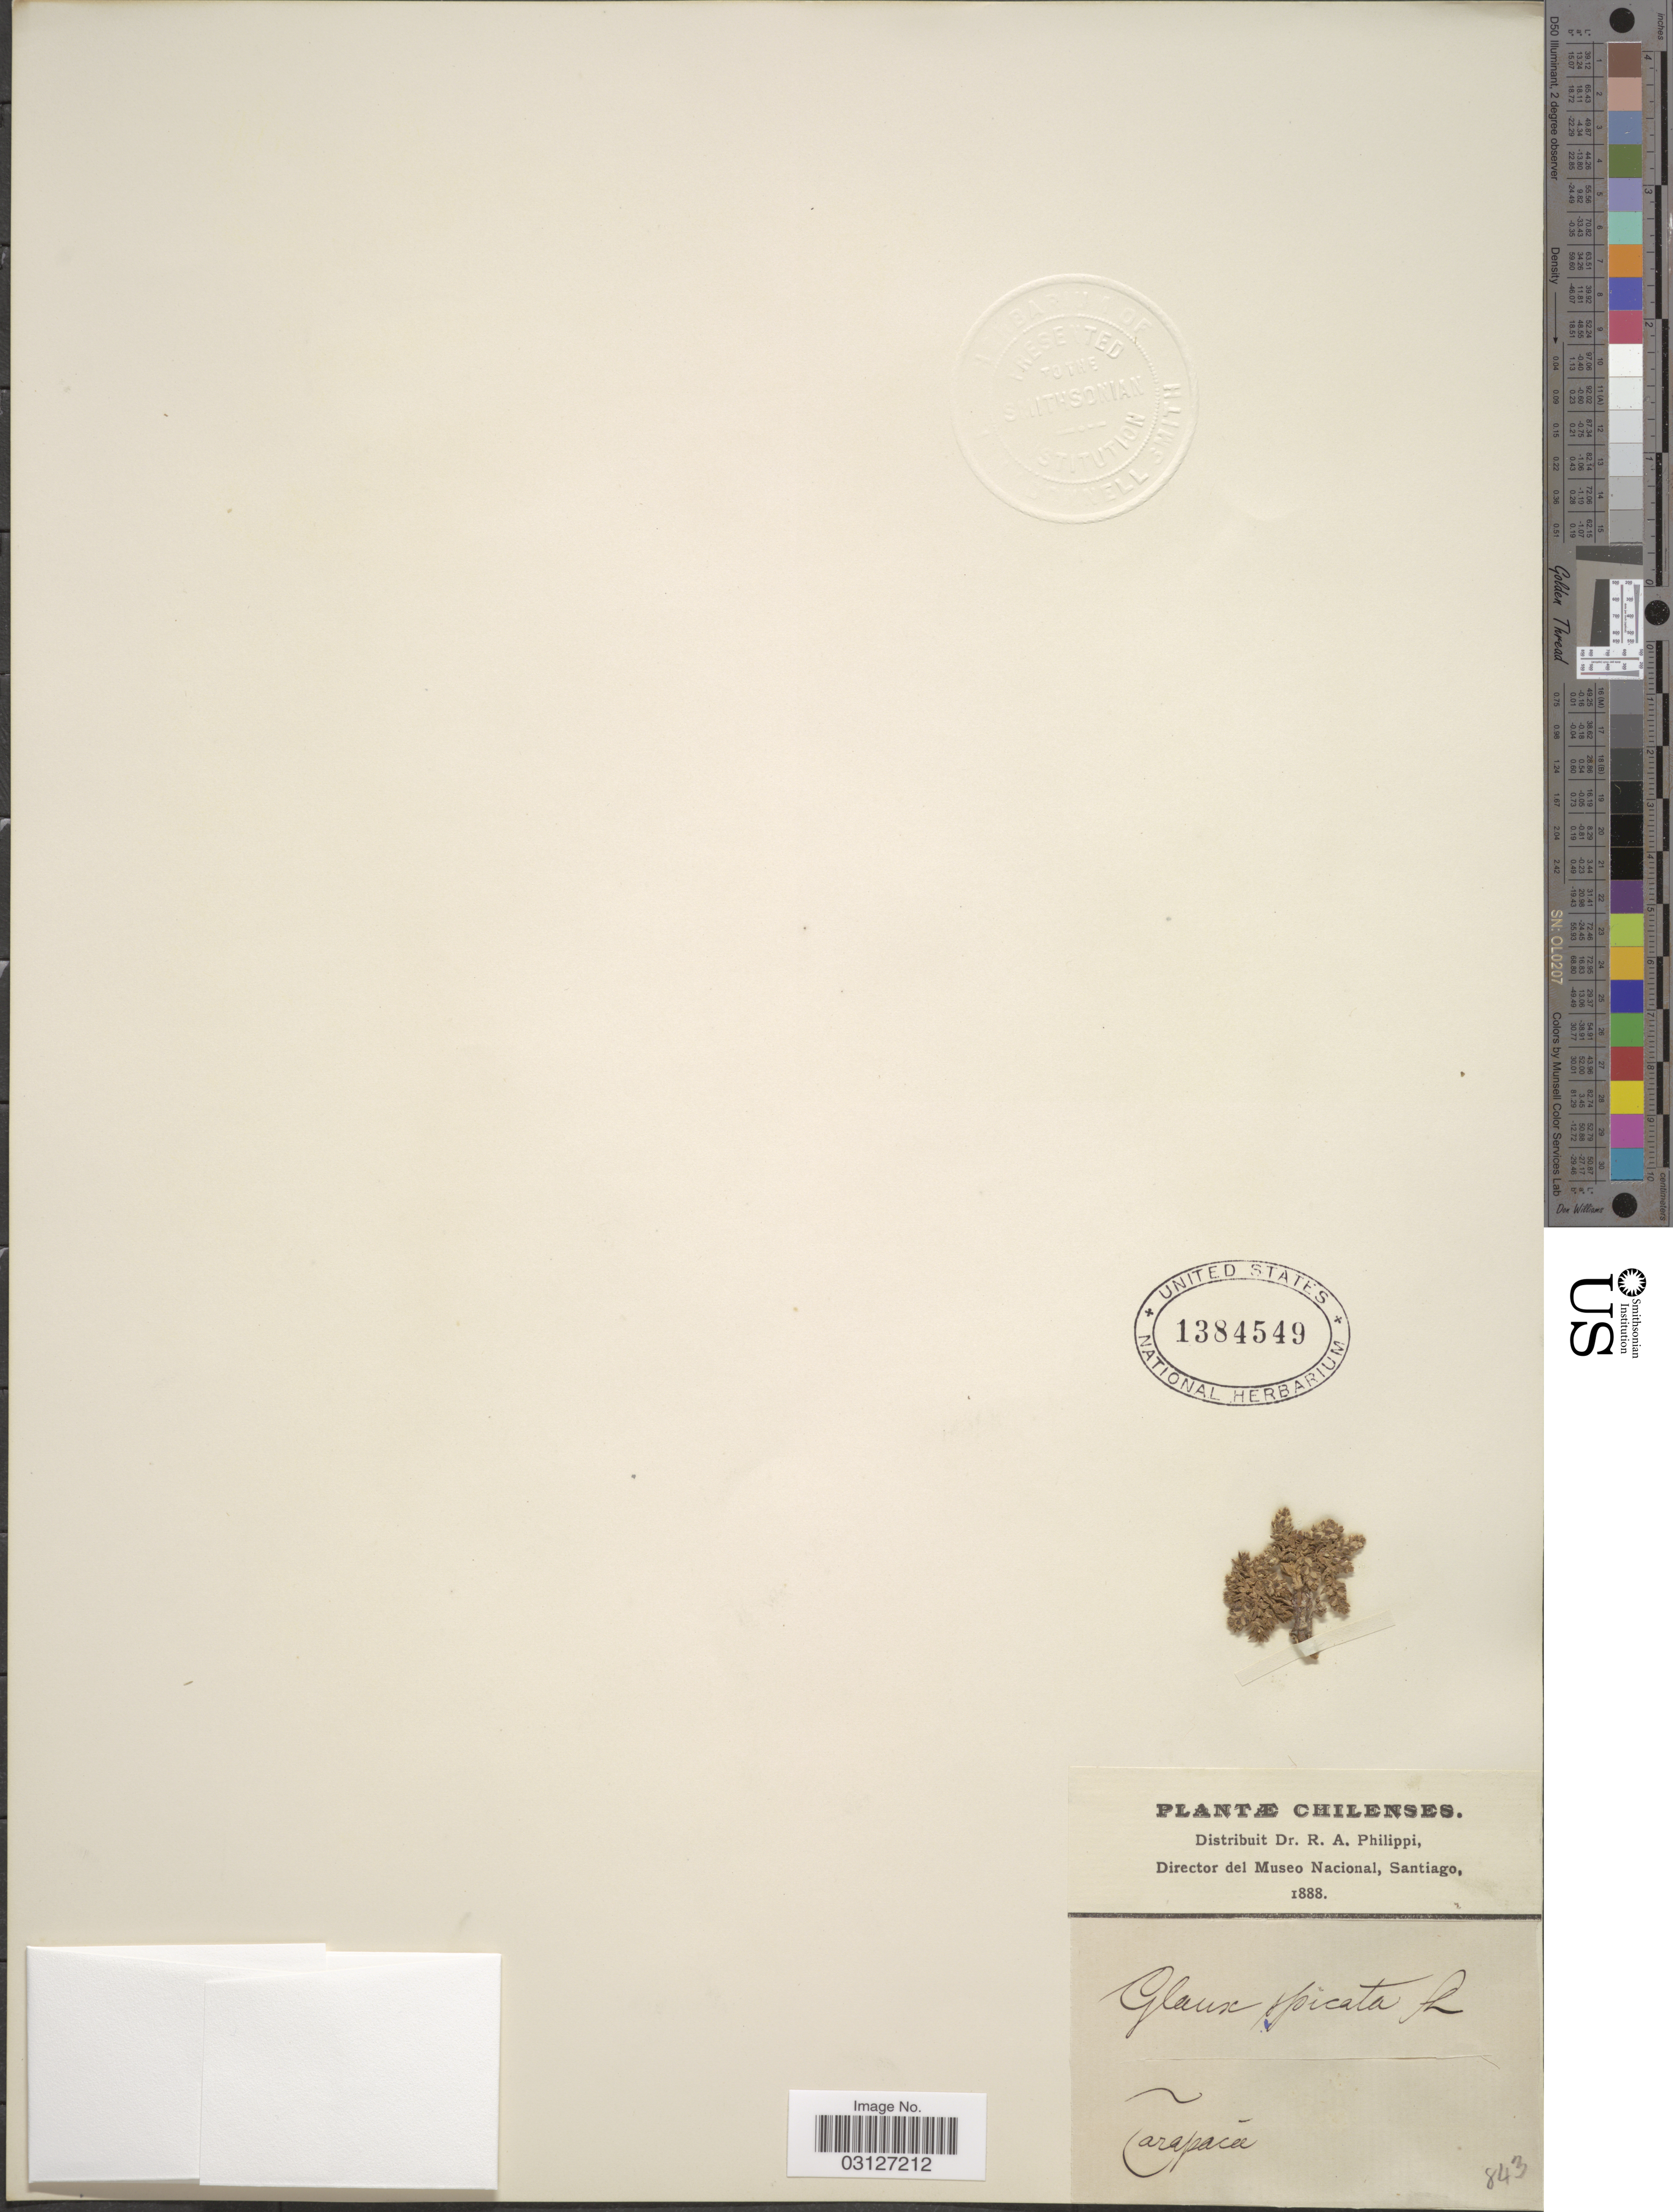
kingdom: Plantae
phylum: Tracheophyta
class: Magnoliopsida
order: Ericales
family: Primulaceae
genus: Glaux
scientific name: Glaux spicata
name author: Phil. ex R. Knuth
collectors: ex. herb. R.A. Philippi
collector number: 843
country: Chile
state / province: Tarapacá (I)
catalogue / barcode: US 1384549